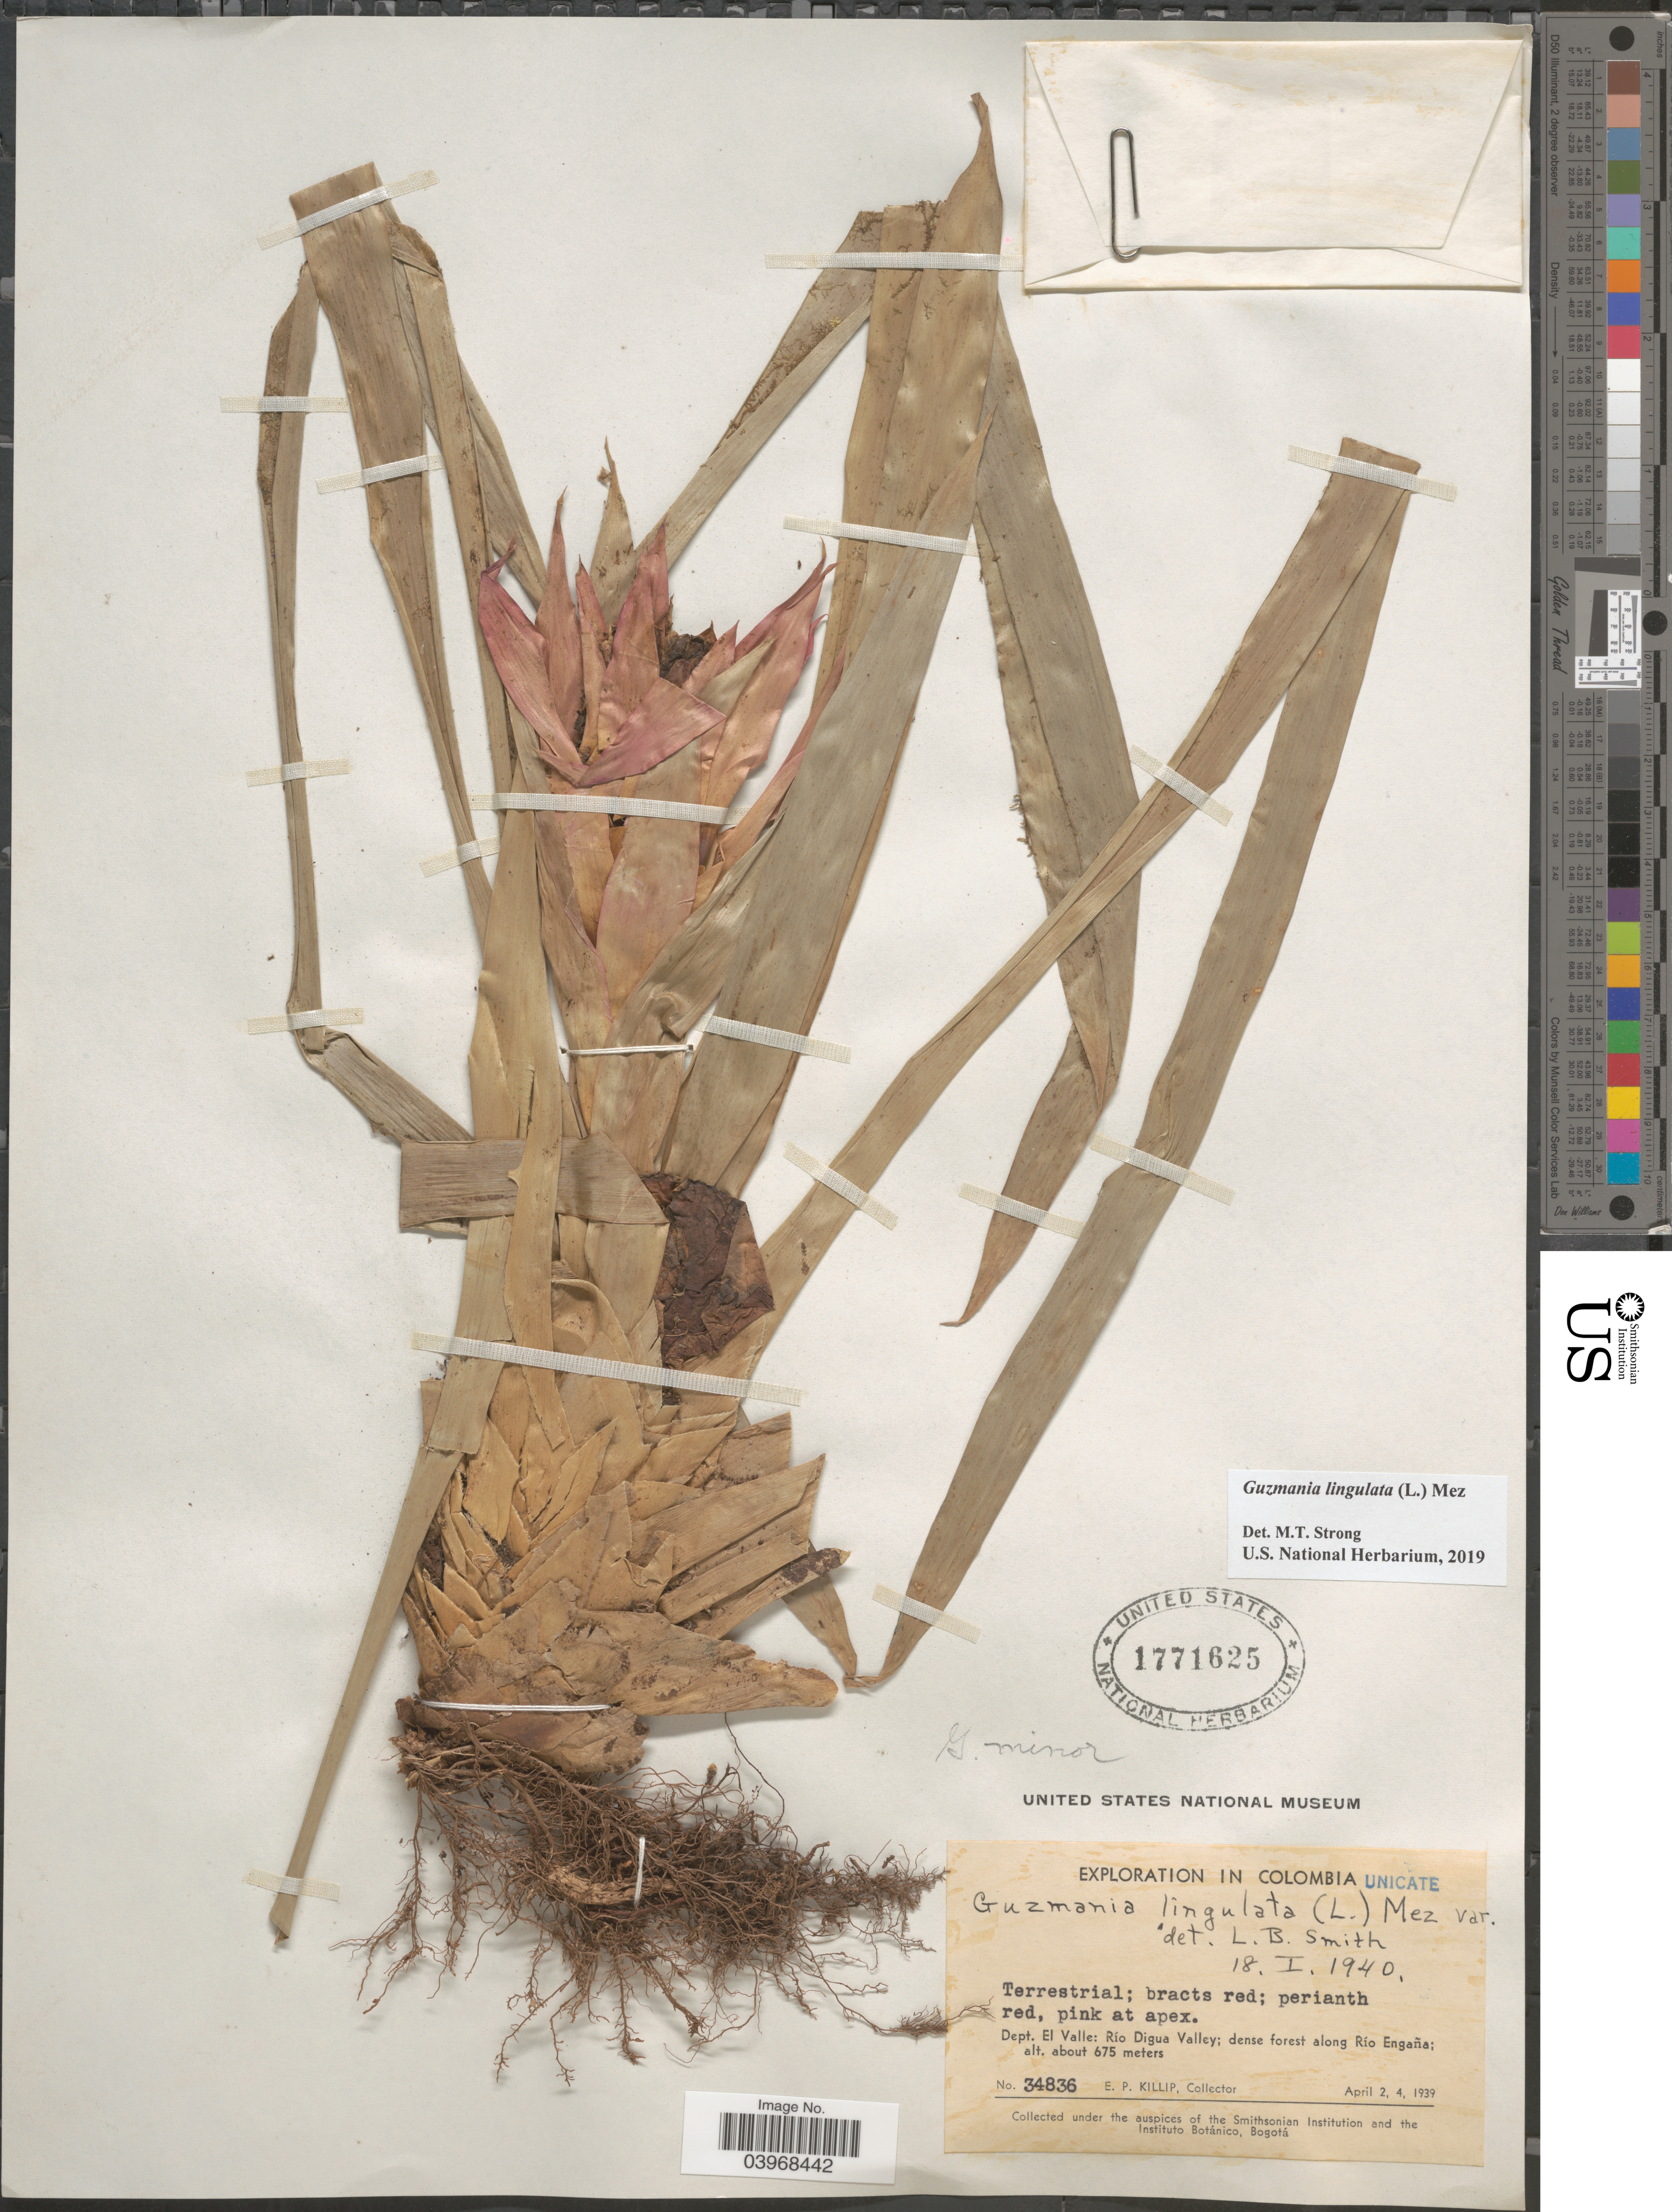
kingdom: Plantae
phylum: Tracheophyta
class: Liliopsida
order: Poales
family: Bromeliaceae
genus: Guzmania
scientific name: Guzmania lingulata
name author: (L.) Mez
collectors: E. P. Killip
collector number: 34836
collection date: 1939-04-02/1939-04-04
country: Colombia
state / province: Valle del Cauca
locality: Dept. El Valle: Río Digua Valley; dense forest along Río Engaña.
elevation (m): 675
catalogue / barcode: US 1771625